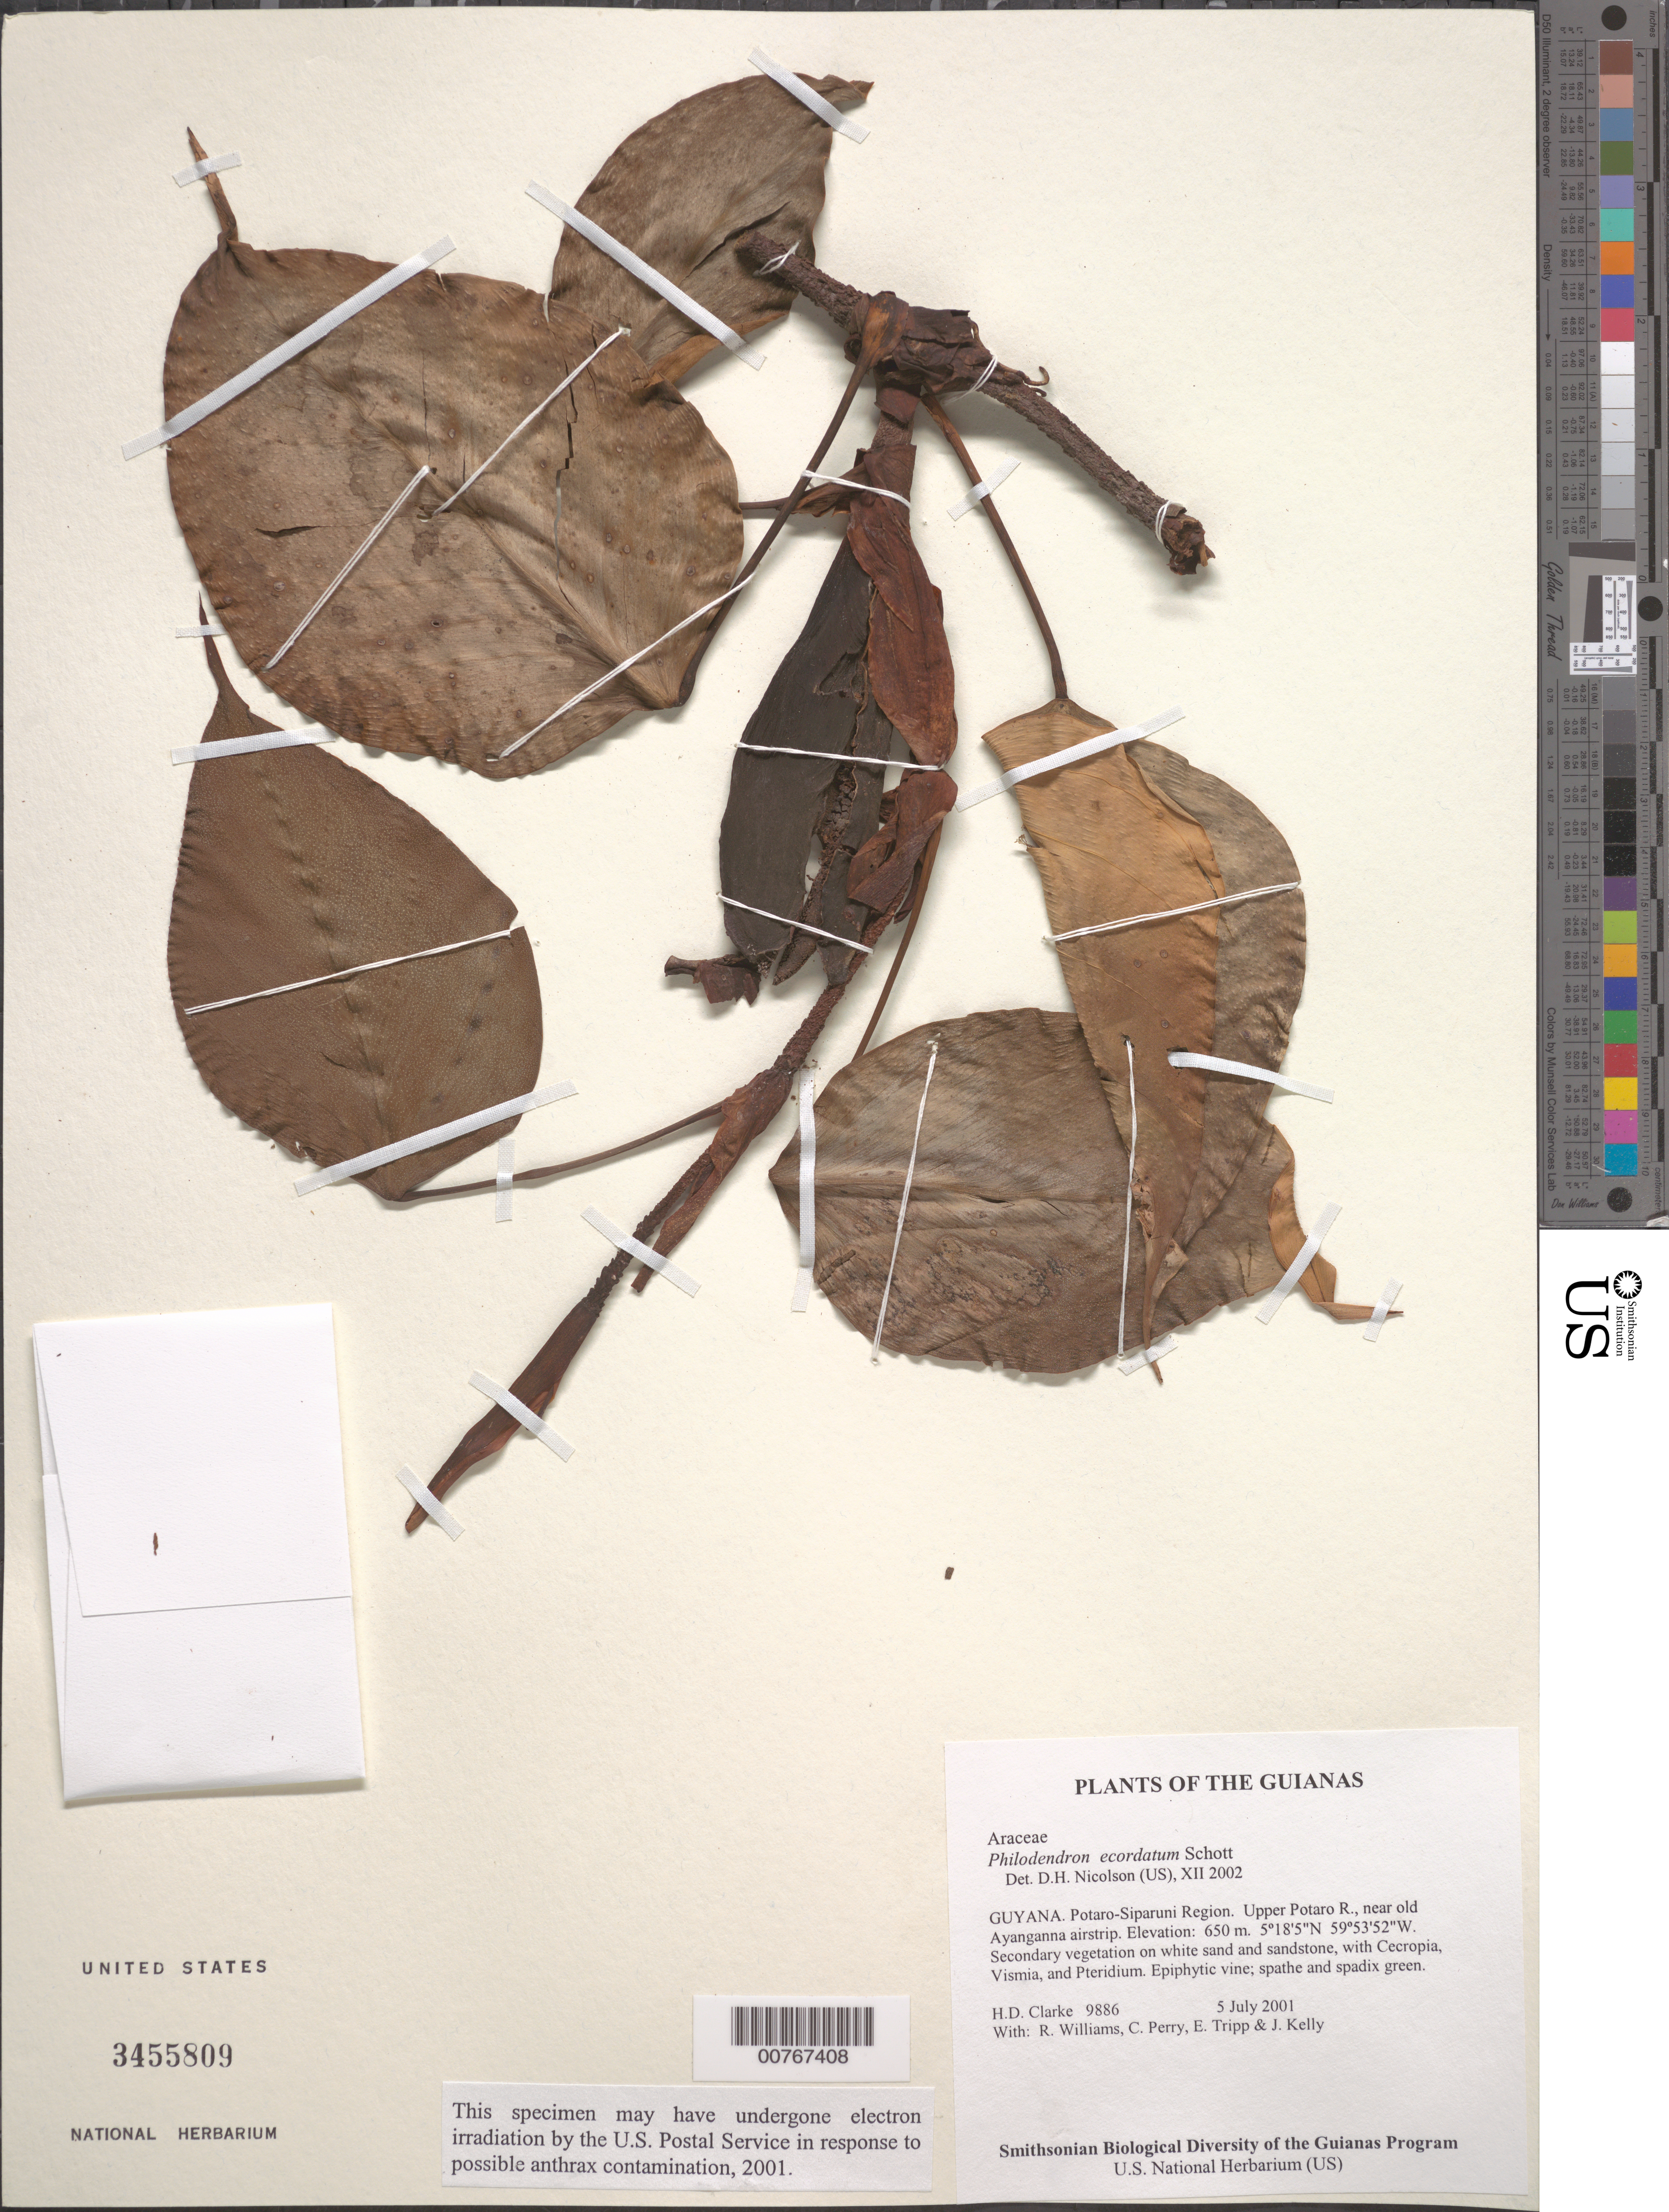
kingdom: Plantae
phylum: Tracheophyta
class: Liliopsida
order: Alismatales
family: Araceae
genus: Philodendron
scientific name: Philodendron ecordatum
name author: Schott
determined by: Nicolson, Dan H.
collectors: H. D. Clarke, R. Williams, C. Perry, E. Tripp & J. Kelly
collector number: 9886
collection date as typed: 5 July 2001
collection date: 2001-07-05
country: Guyana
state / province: Potaro-Siparuni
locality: Upper Potaro R., near old Ayanganna airstrip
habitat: Secondary vegetation on white sand and sandstone, with Cecropia, Vismia, and Pteridium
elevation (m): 650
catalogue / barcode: US 3455809